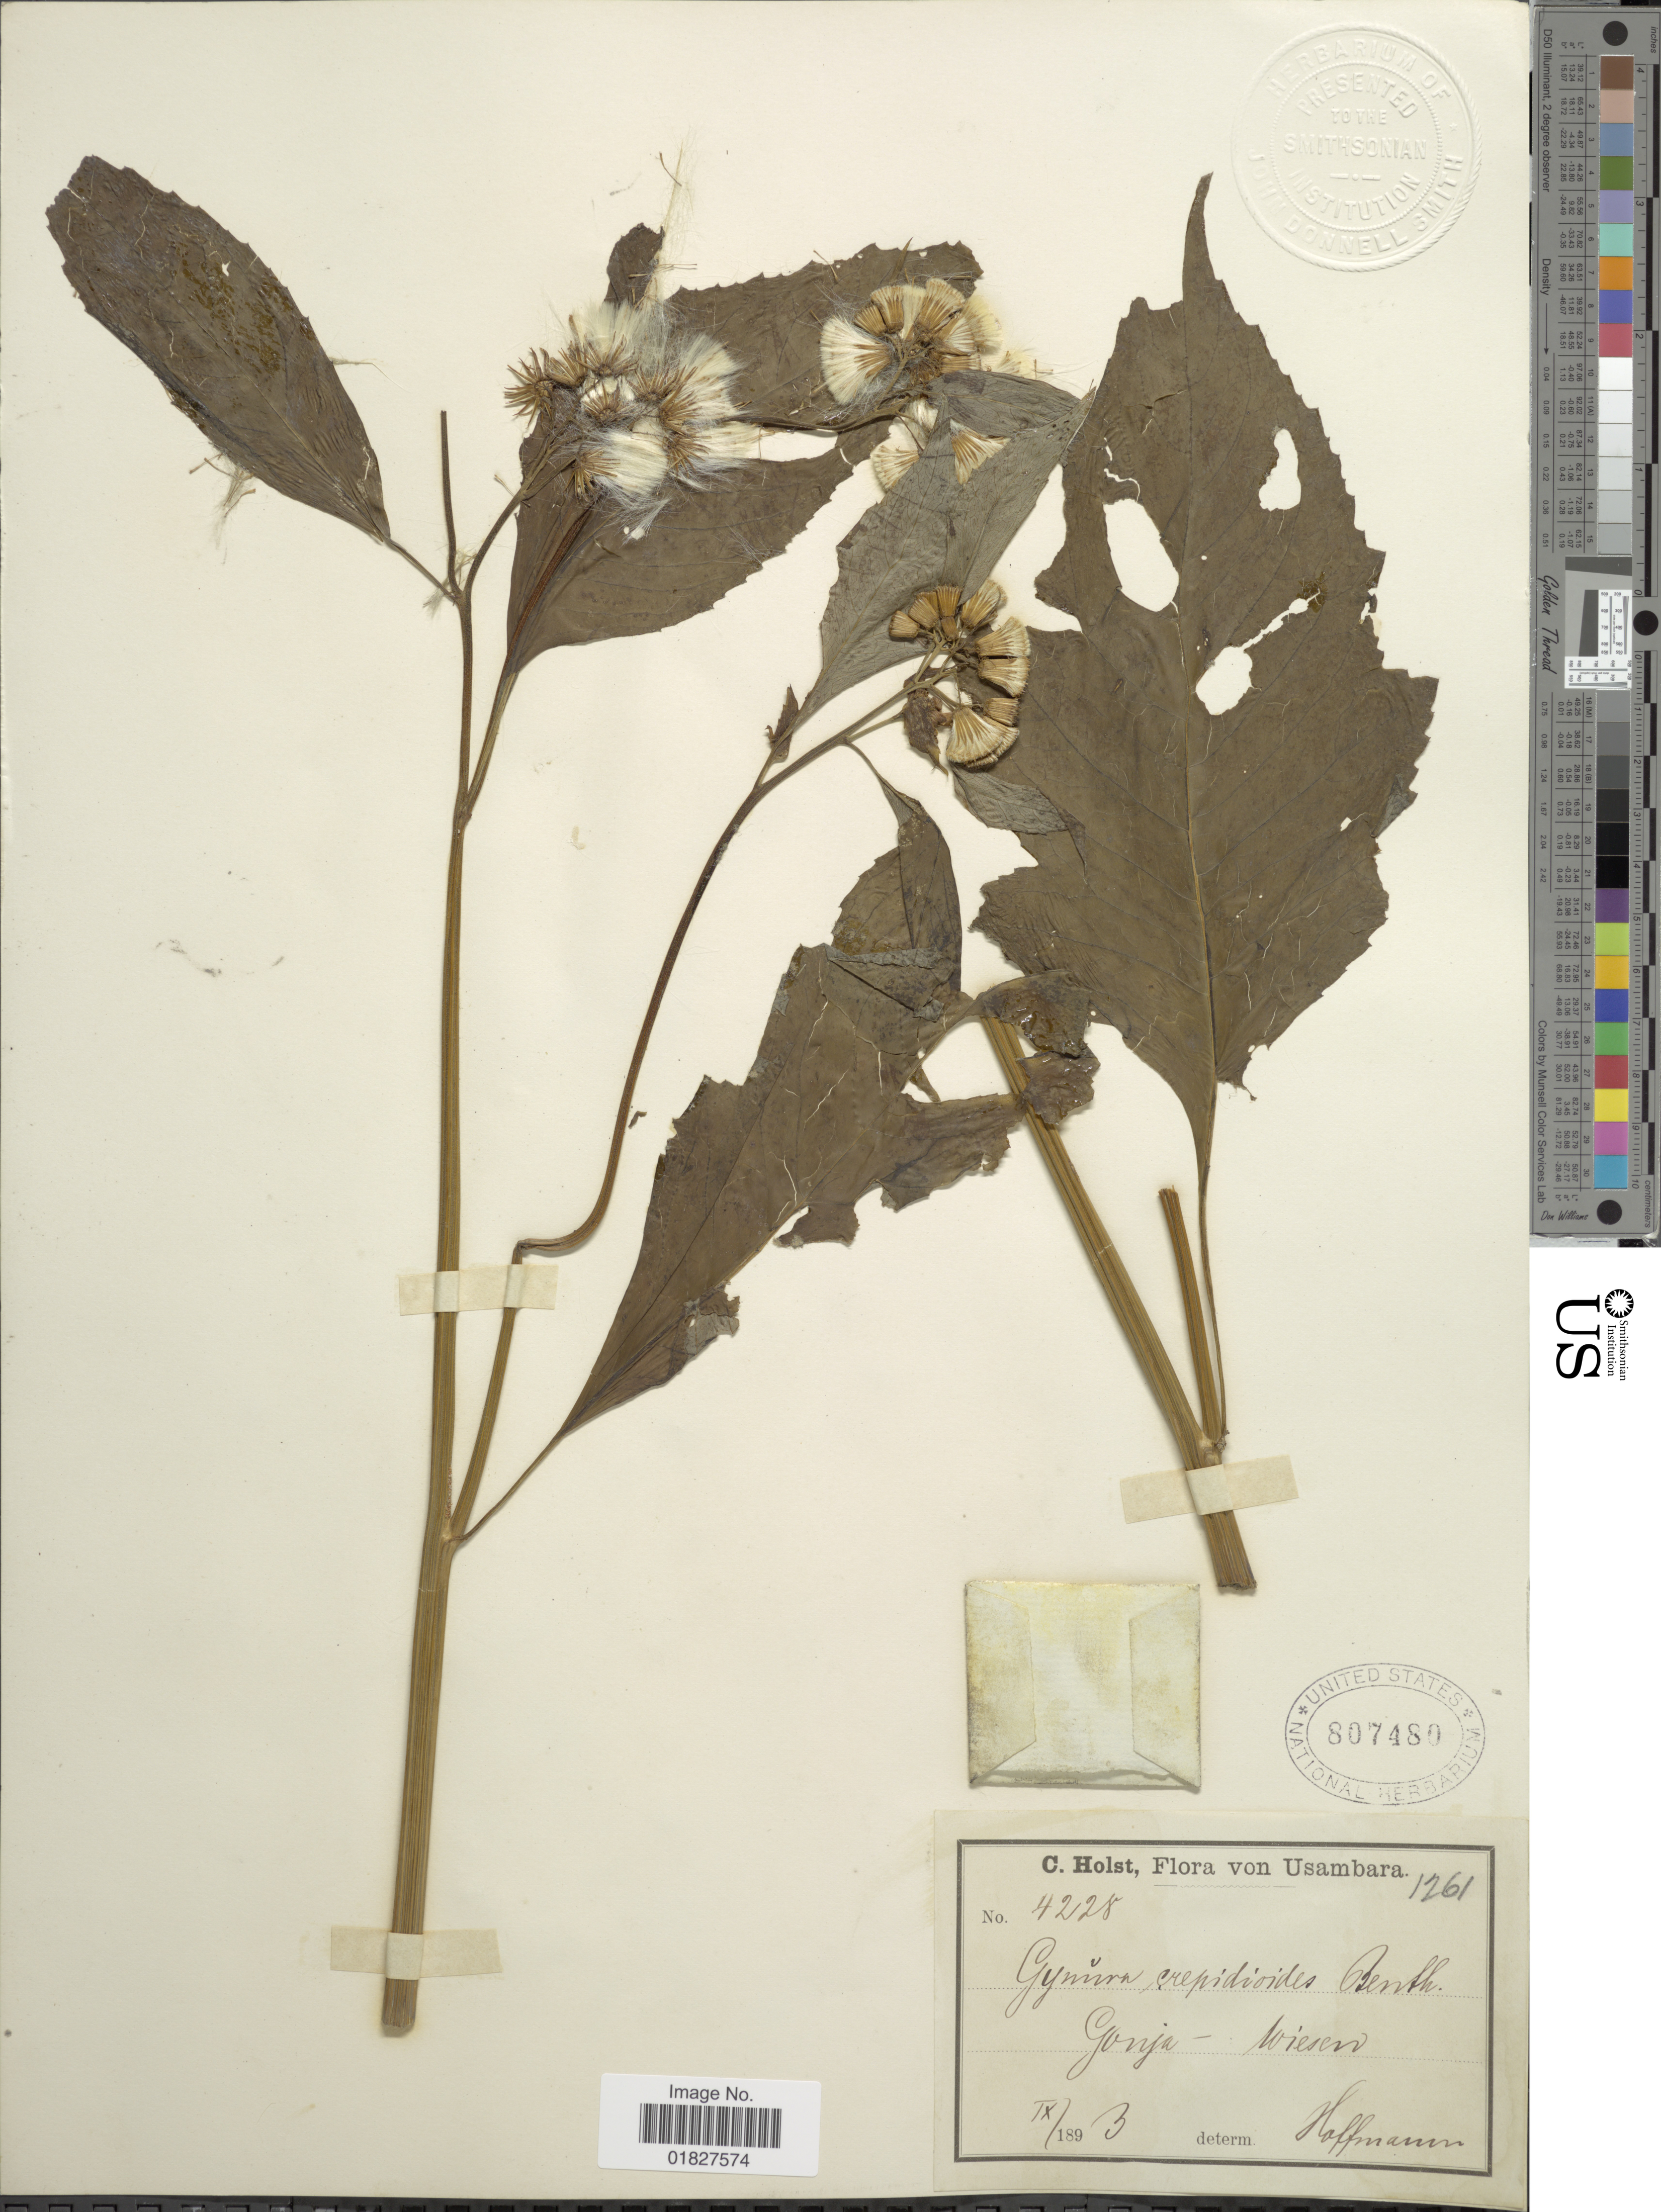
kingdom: Plantae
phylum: Tracheophyta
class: Magnoliopsida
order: Asterales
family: Asteraceae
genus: Crassocephalum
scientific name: Crassocephalum crepidioides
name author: (Benth.) S. Moore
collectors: C. H. Holst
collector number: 4228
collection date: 1893-09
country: Tanzania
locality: Usambara, Gonja.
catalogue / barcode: US 807480